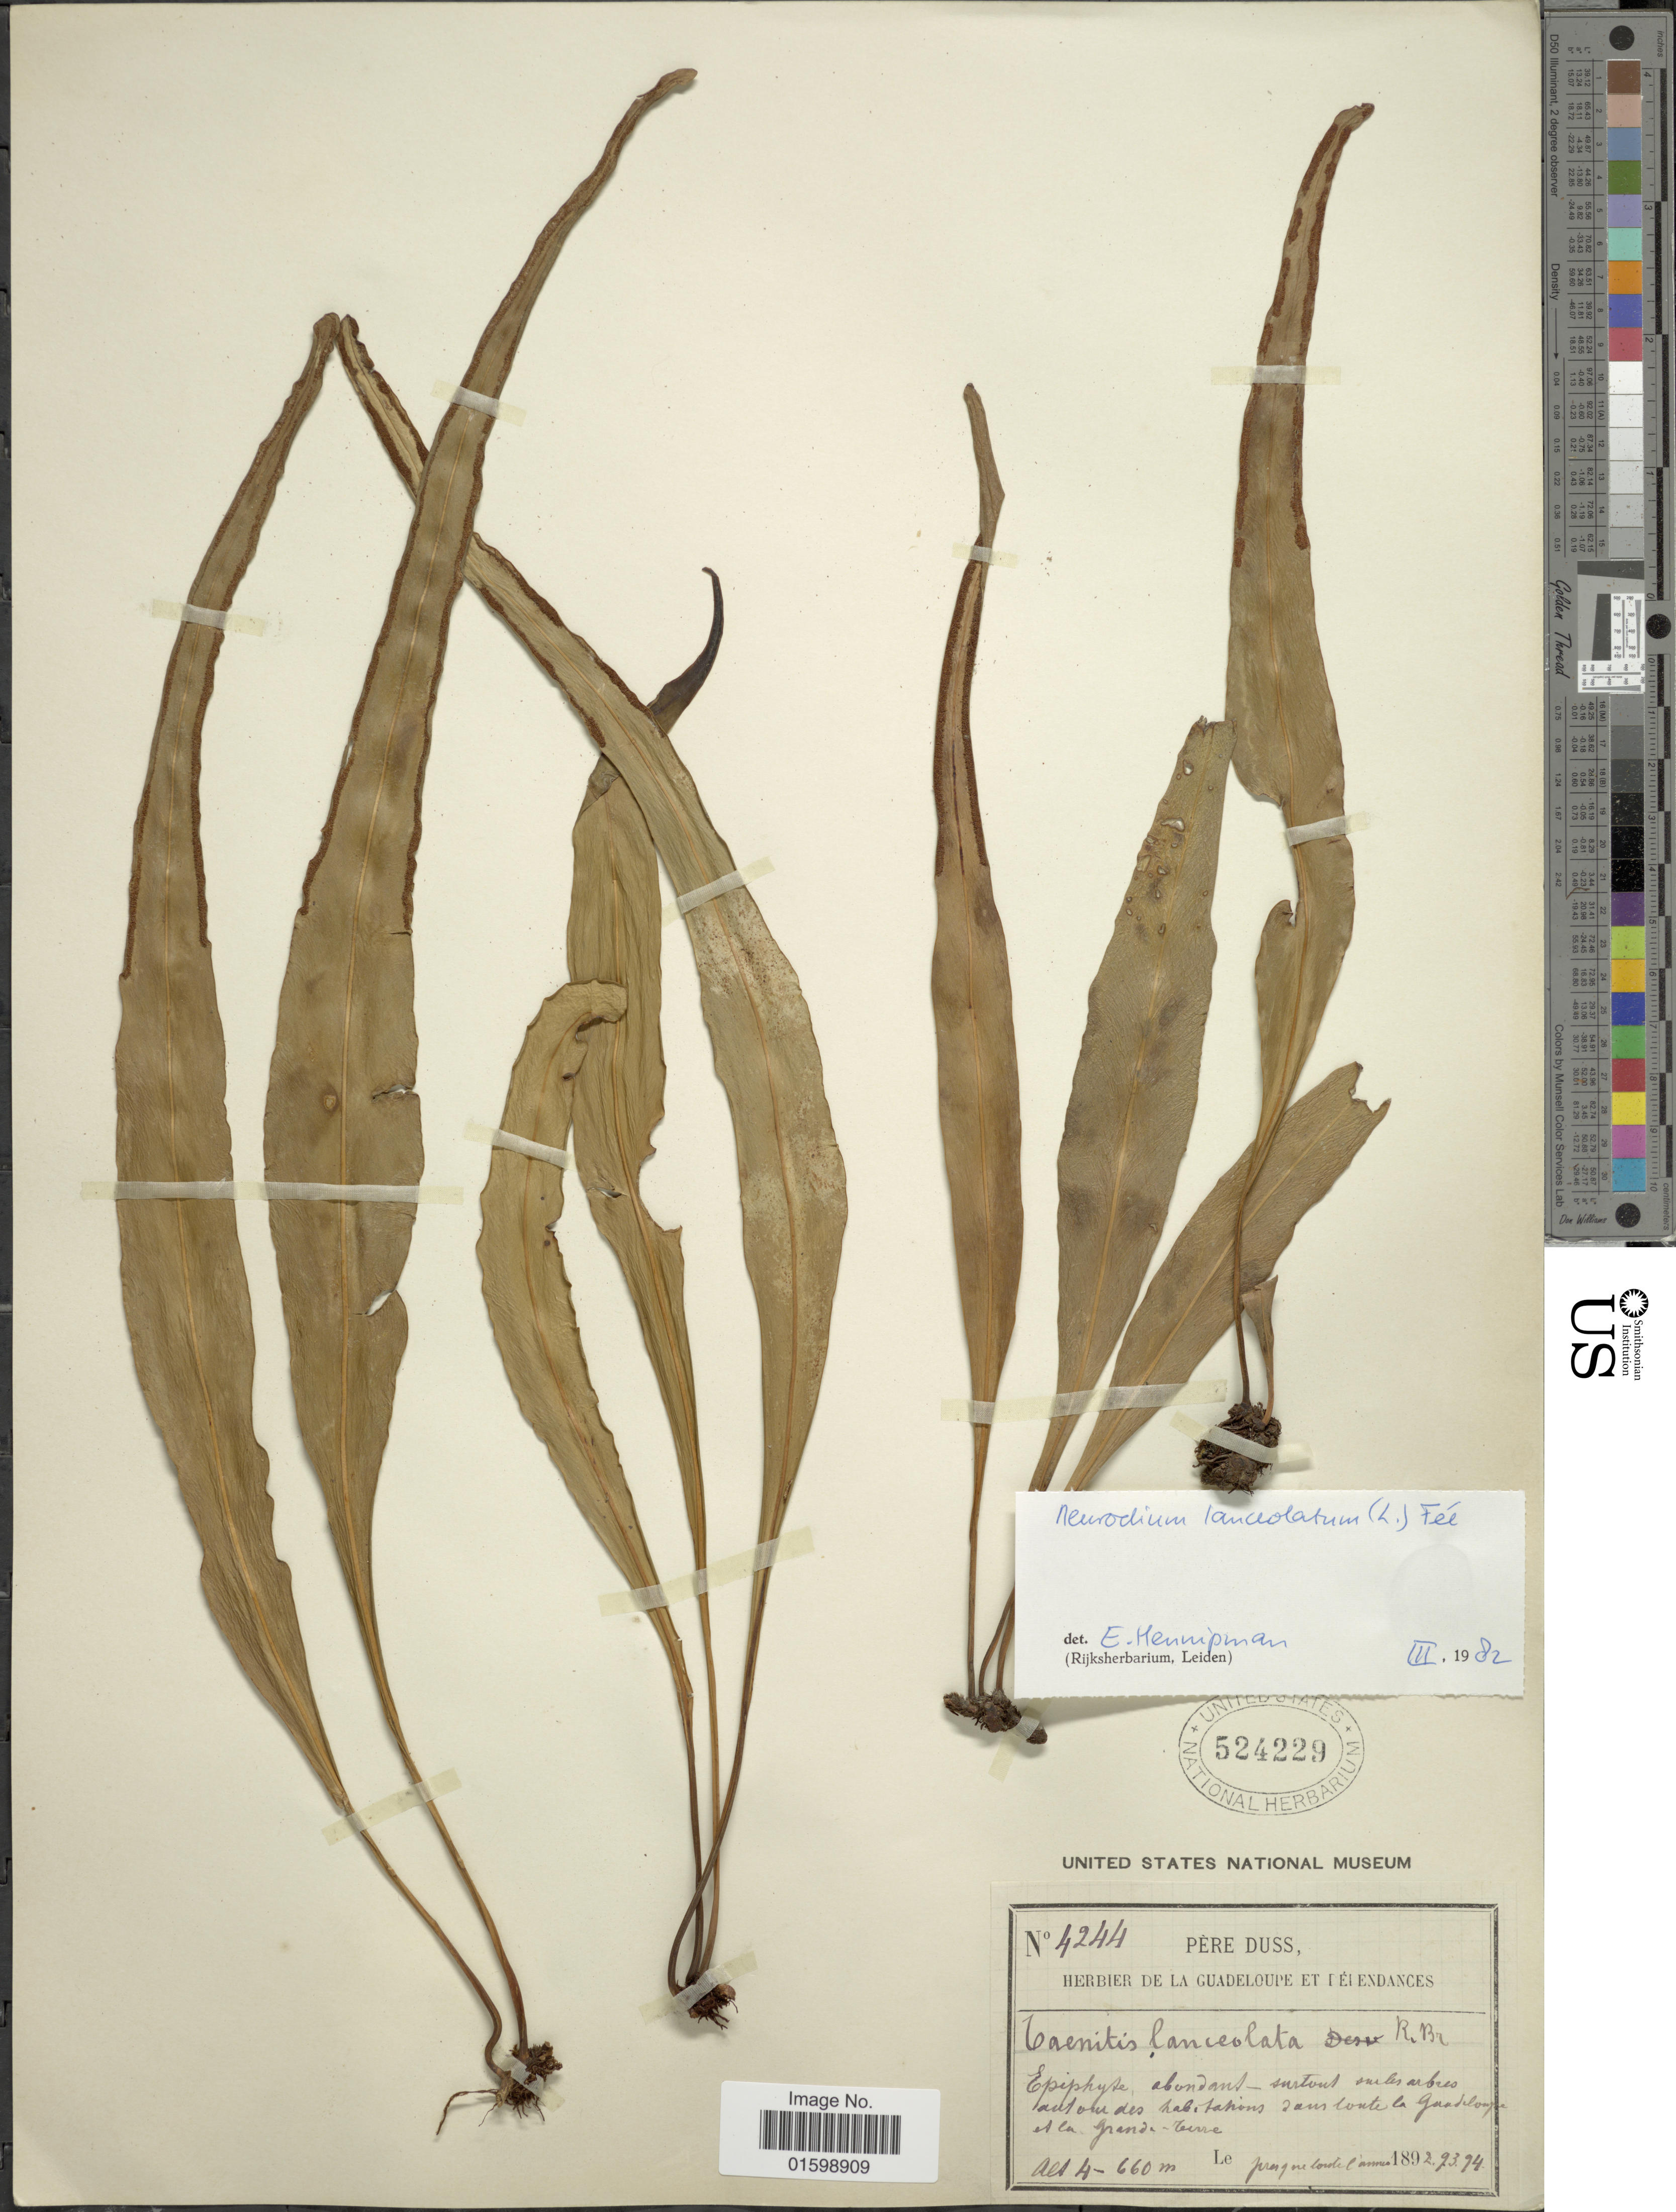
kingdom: Plantae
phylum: Tracheophyta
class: Polypodiopsida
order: Polypodiales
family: Polypodiaceae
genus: Pleopeltis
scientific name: Pleopeltis marginata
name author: A.R. Sm. & Tejero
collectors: Père Duss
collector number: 4244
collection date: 1892/1894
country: Guadeloupe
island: Leeward Is.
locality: Grande-Terre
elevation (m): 400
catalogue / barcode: US 524229